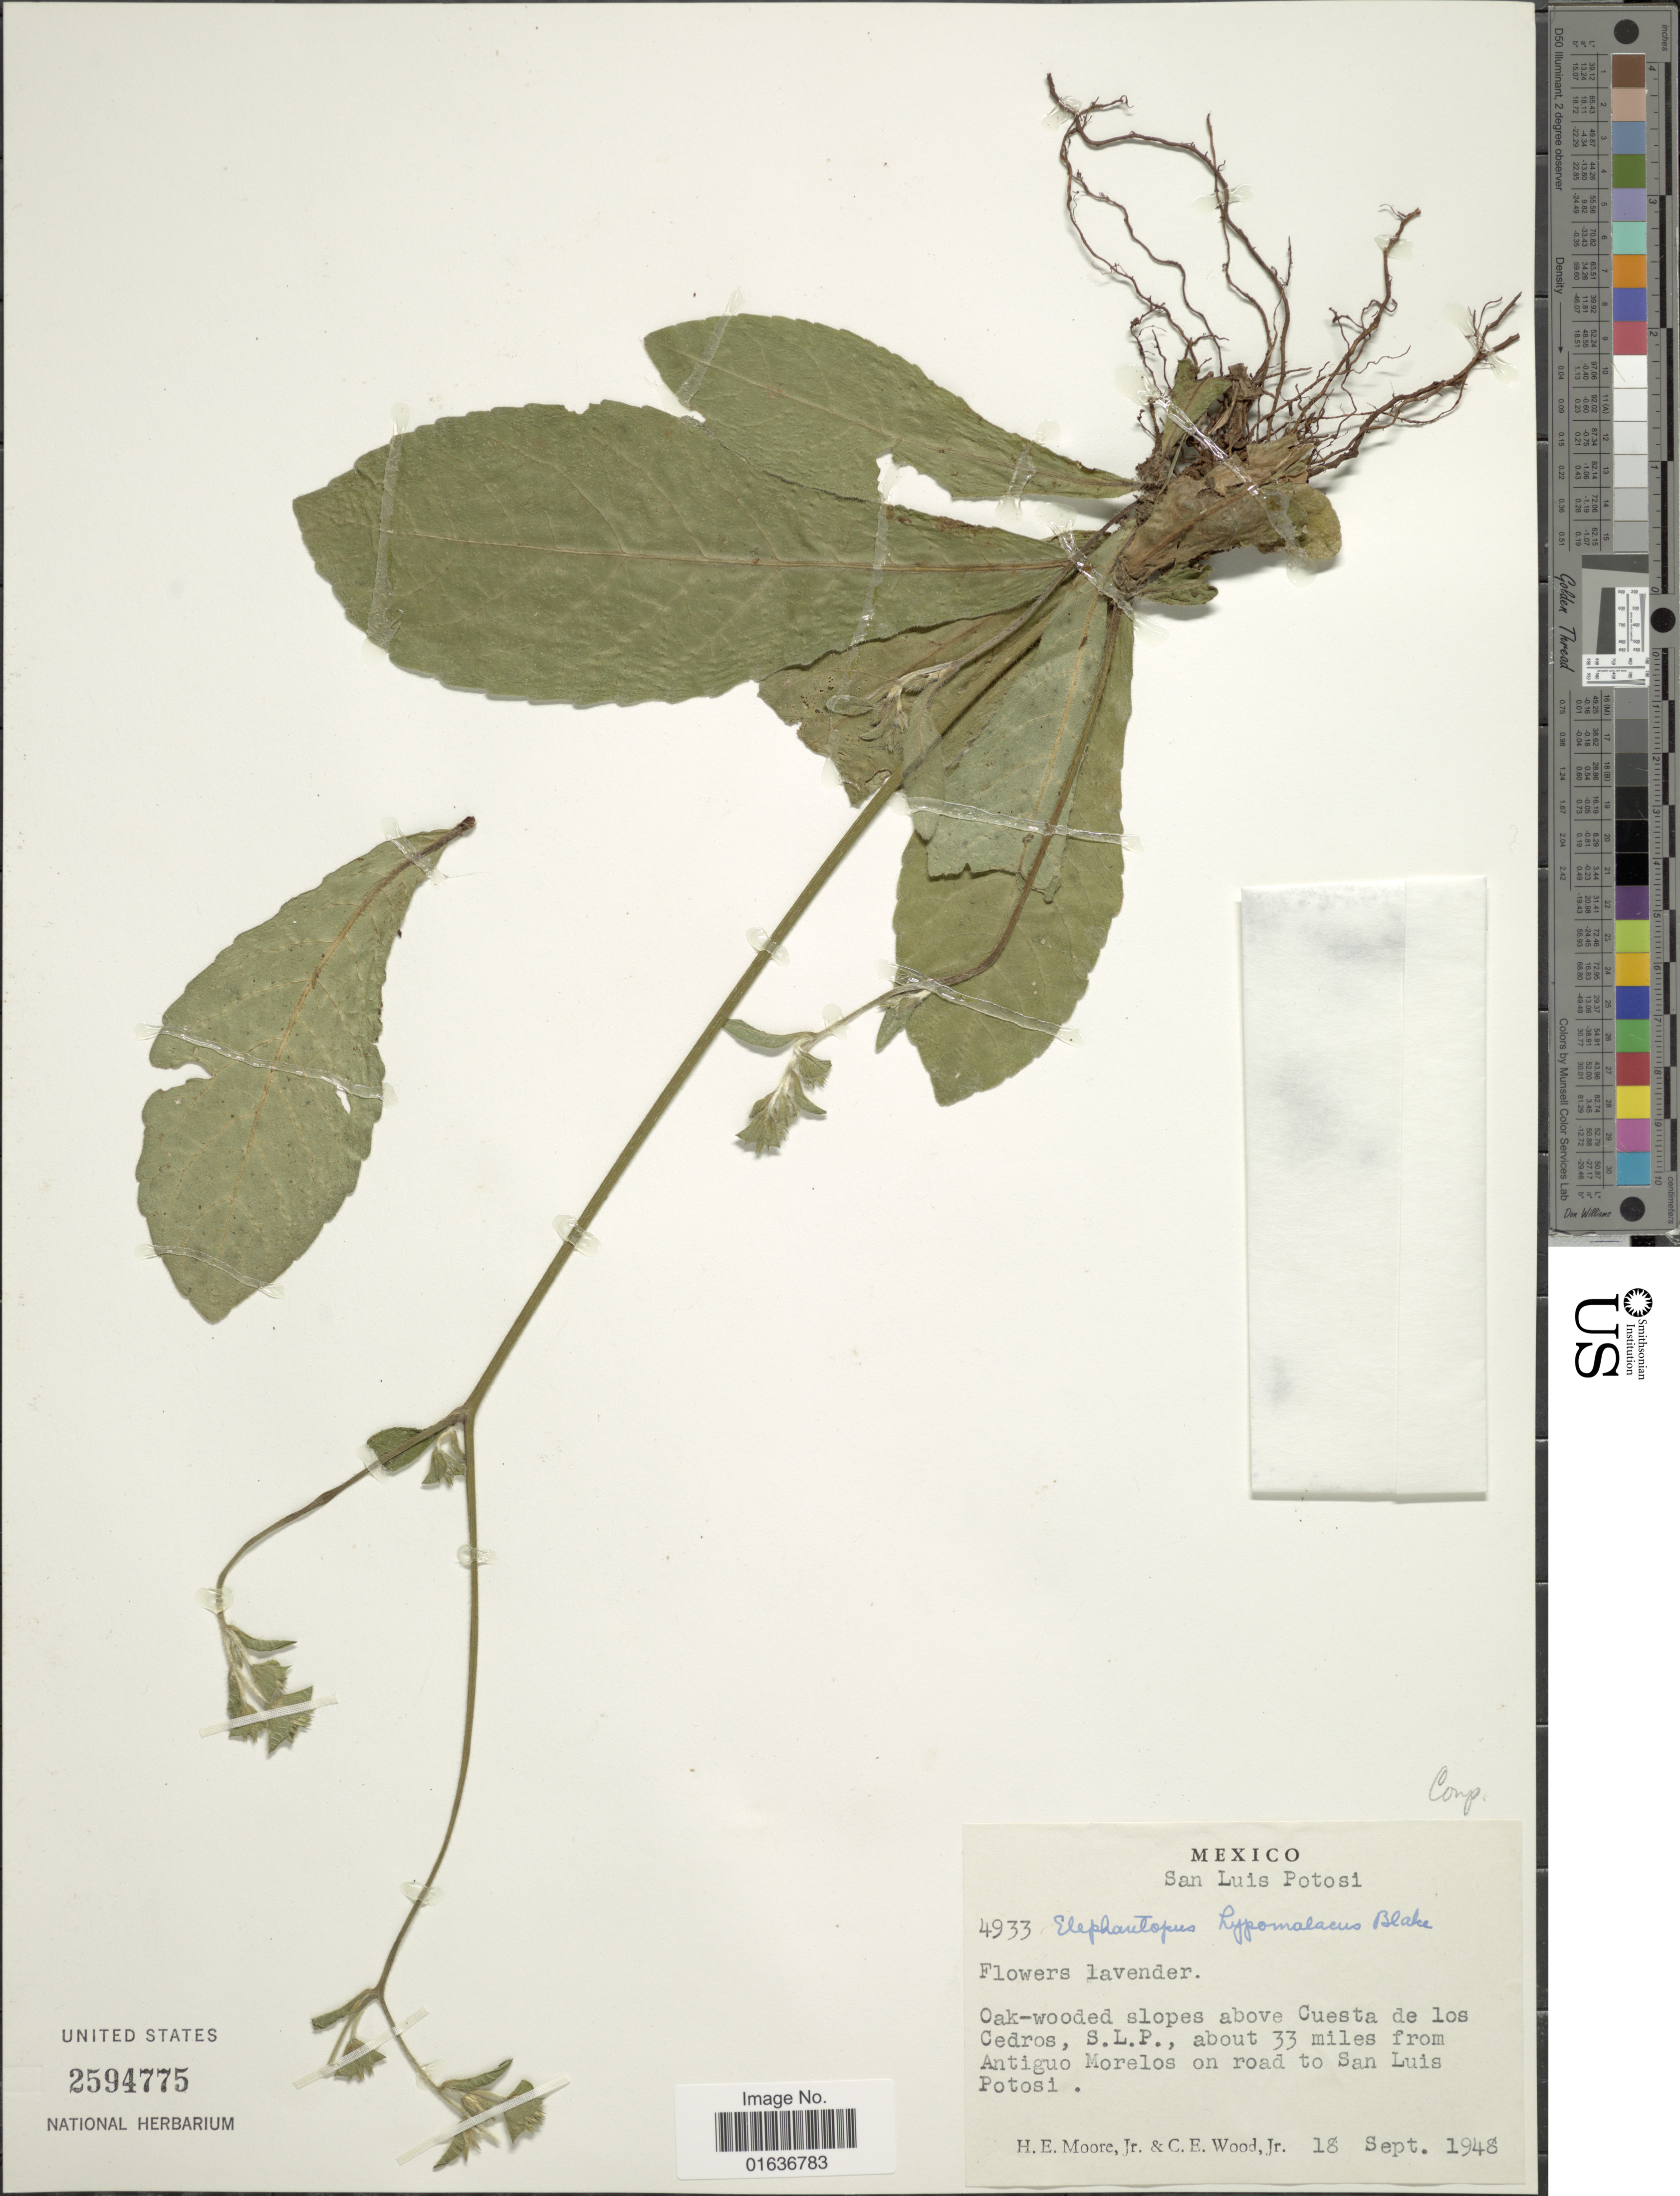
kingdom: Plantae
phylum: Tracheophyta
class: Magnoliopsida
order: Asterales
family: Asteraceae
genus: Elephantopus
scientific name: Elephantopus hypomalacus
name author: S.F. Blake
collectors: H. E. Moore & C. Wood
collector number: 4933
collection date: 1948-09-18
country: Mexico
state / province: San Luis Potosí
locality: Oak wooded slopes above Cuesta de los Cedros, S. L. P., about 33 miles from Antiguo Morelos on road to San Luis Potosi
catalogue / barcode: US 2594775